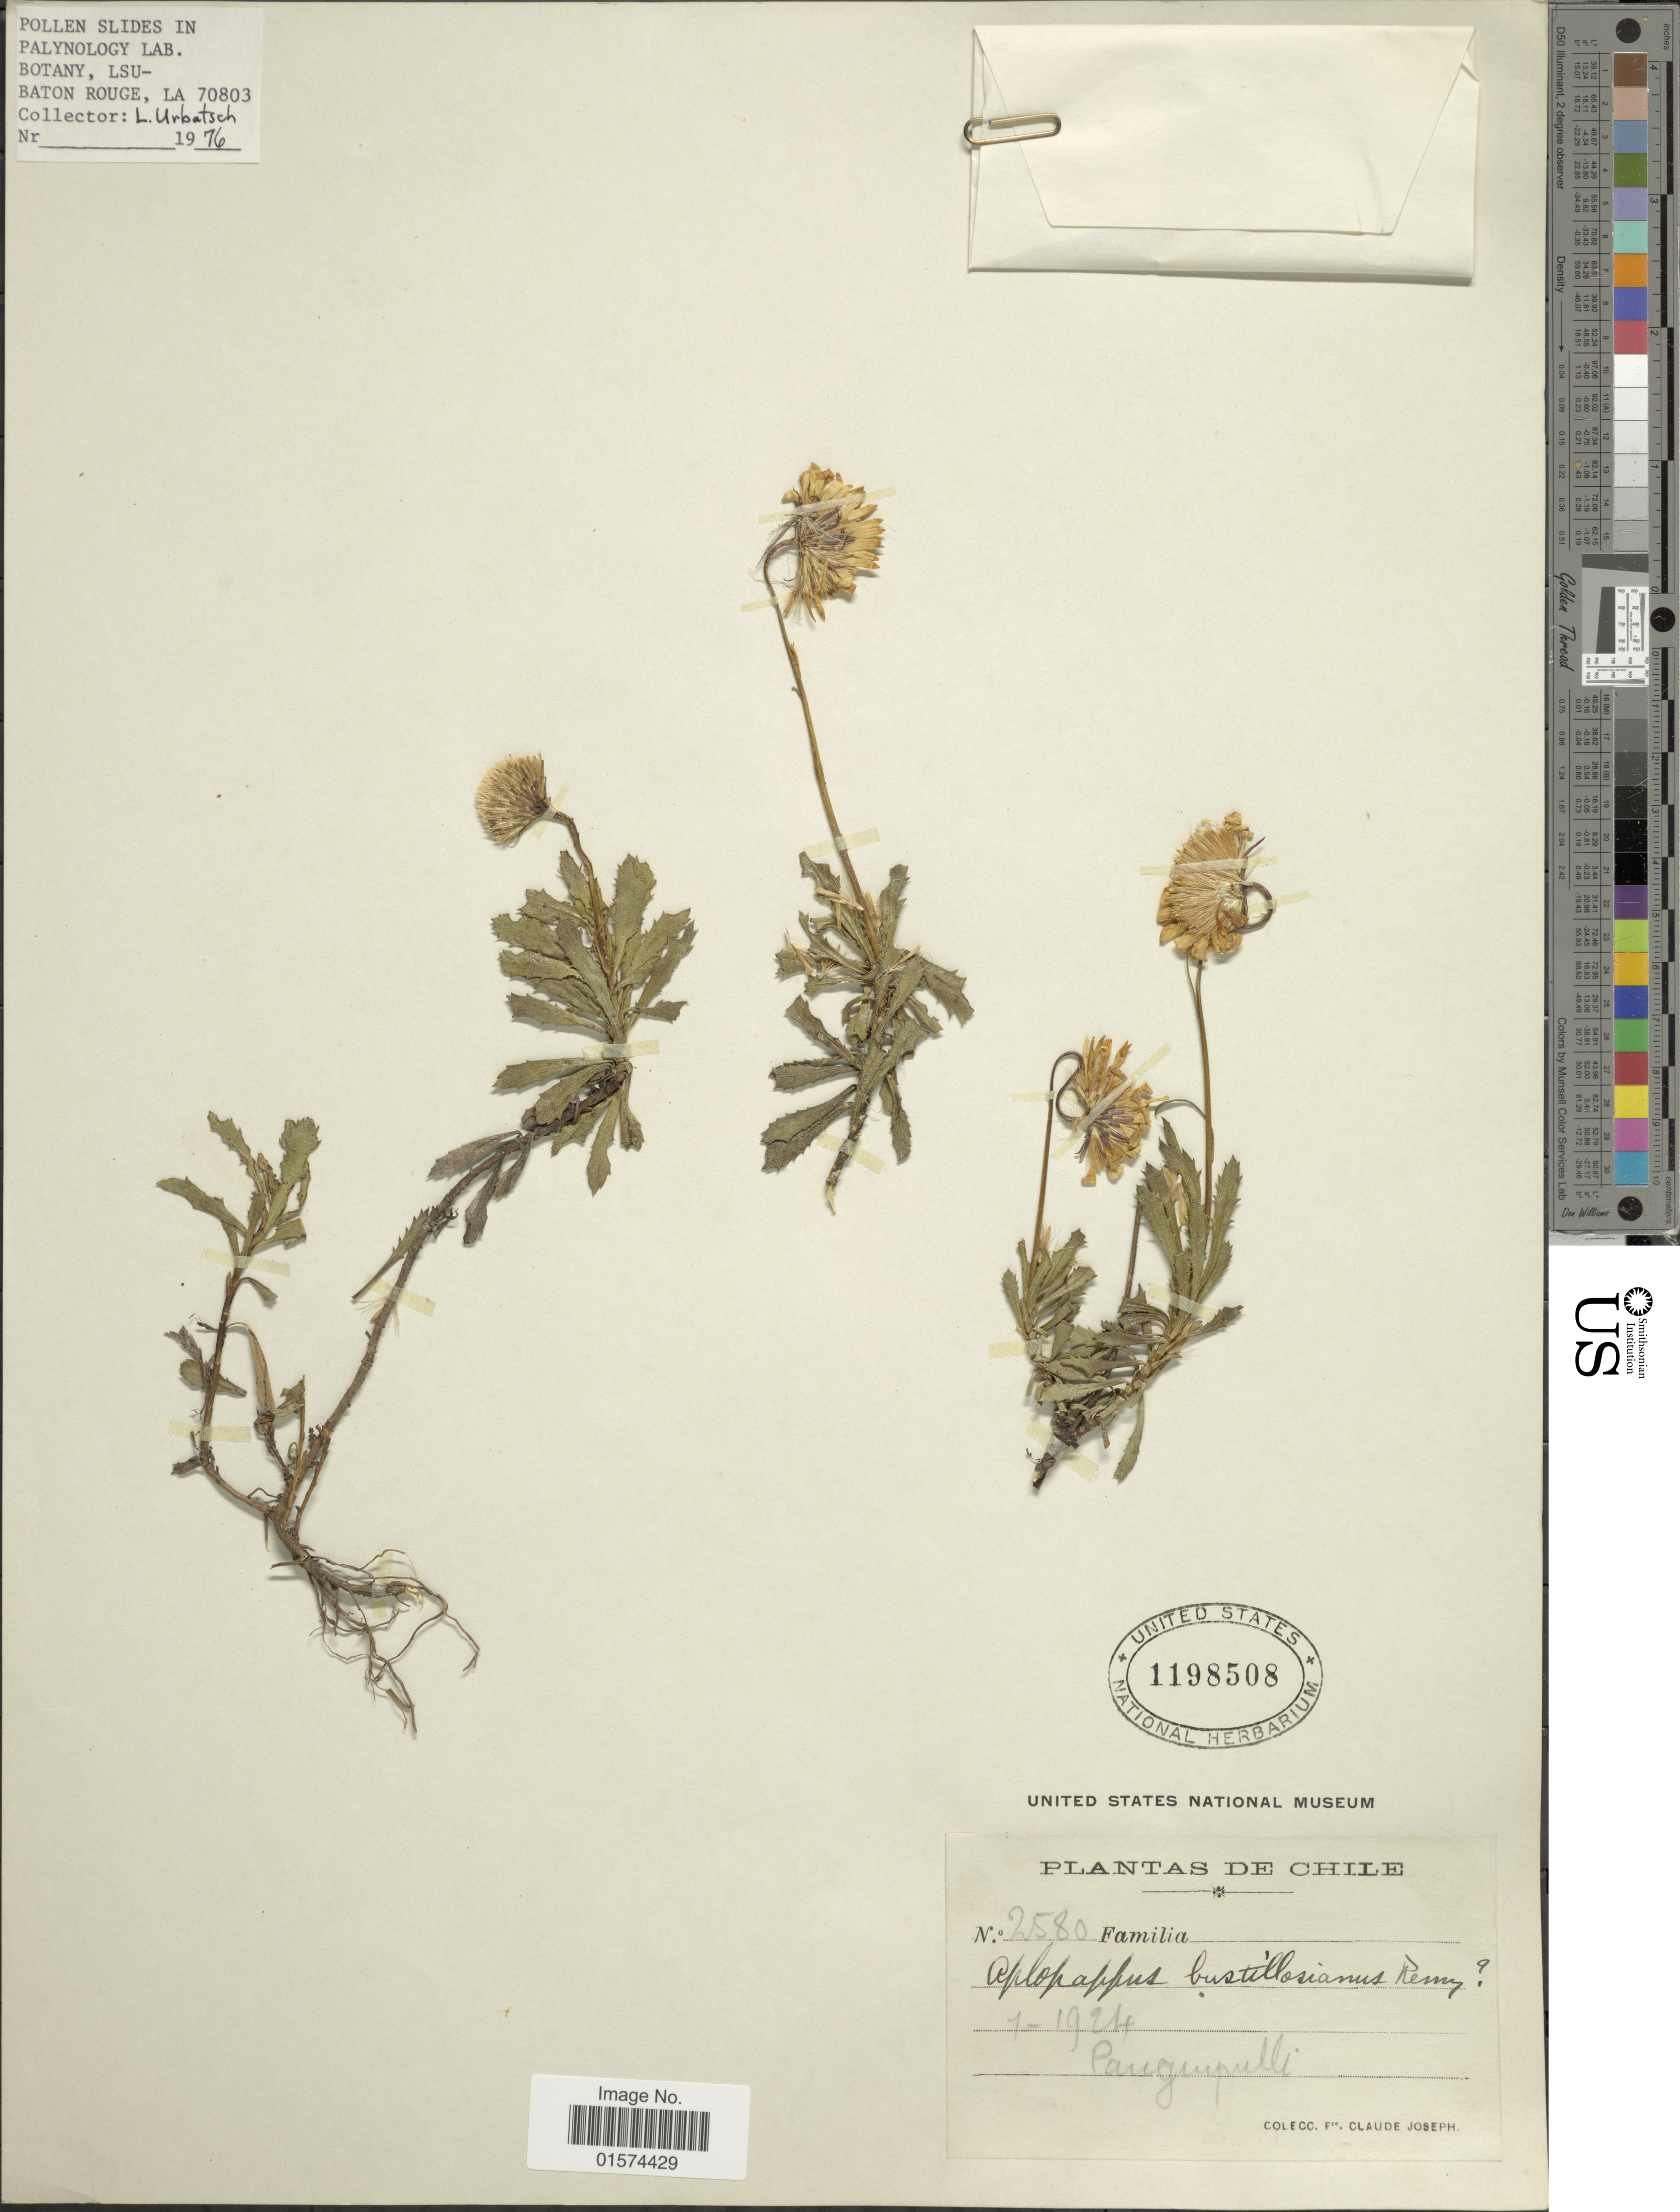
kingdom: Plantae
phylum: Tracheophyta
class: Magnoliopsida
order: Asterales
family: Asteraceae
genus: Haplopappus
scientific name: Haplopappus bustillosianus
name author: J. Rémy in Gay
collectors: Frere Claude Joseph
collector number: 2580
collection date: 1924-01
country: Chile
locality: Pauguipulle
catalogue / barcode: US 1198508